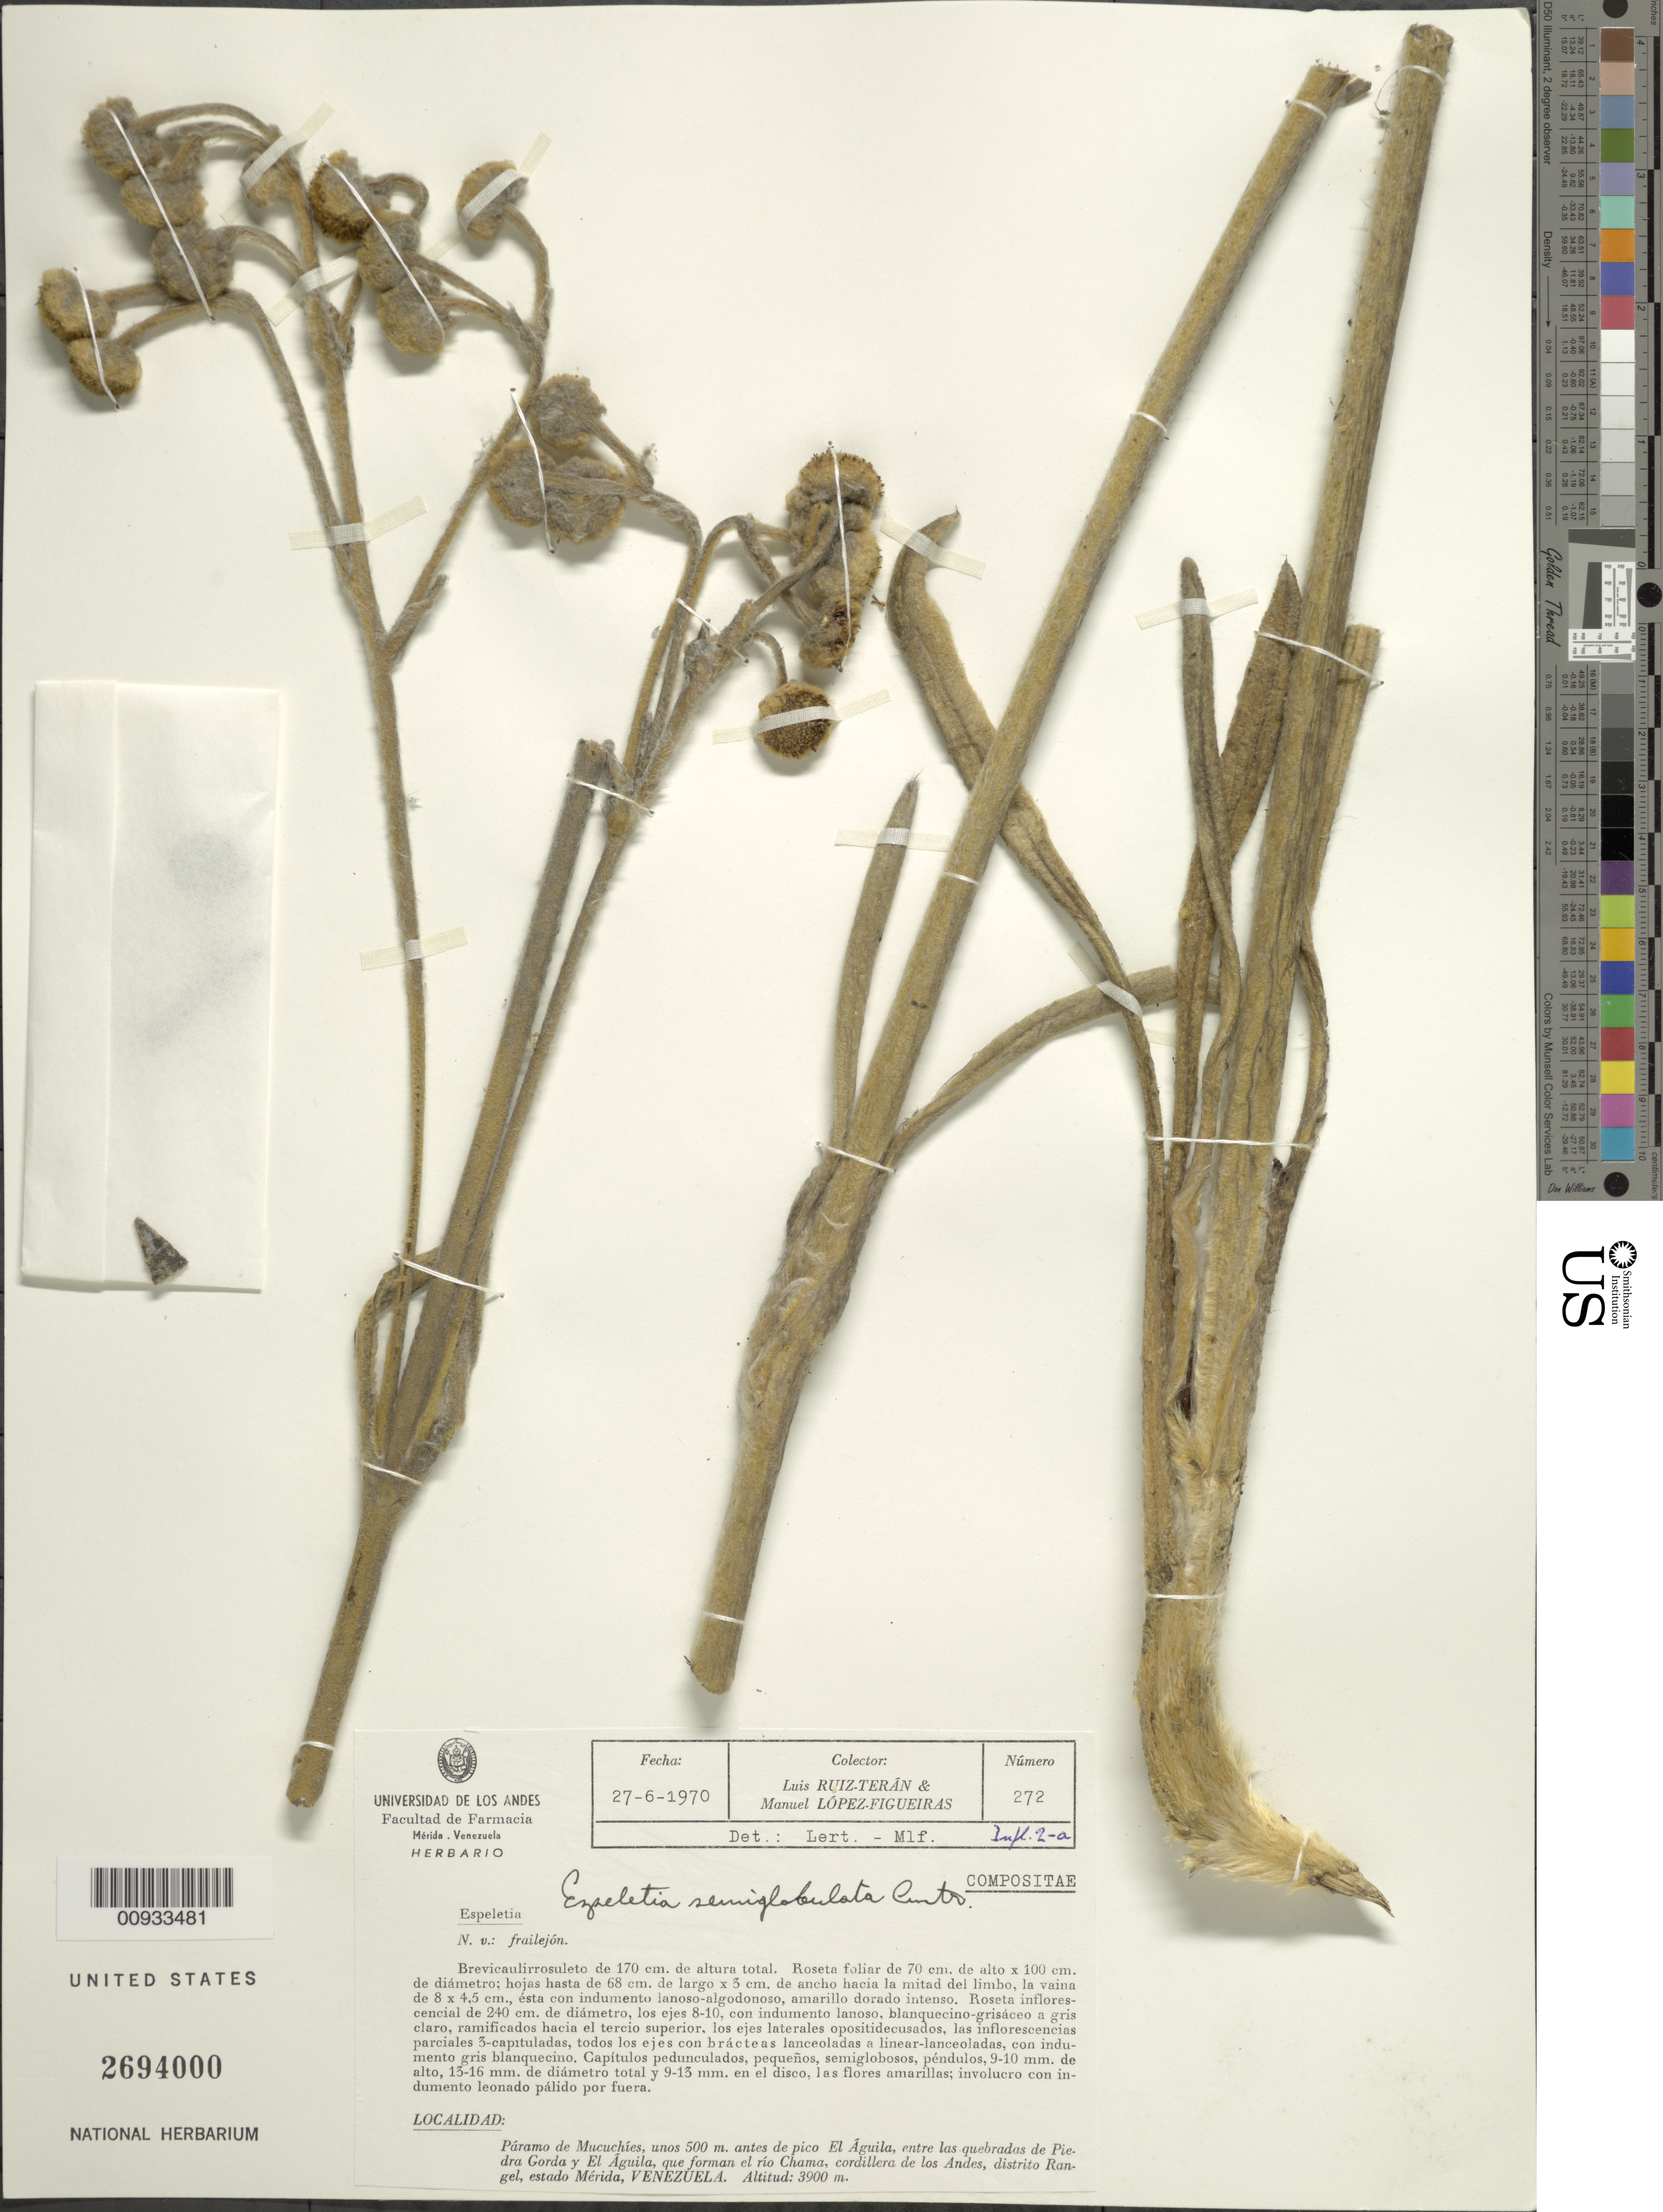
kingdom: Plantae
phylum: Tracheophyta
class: Magnoliopsida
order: Asterales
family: Asteraceae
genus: Espeletia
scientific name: Espeletia semiglobulata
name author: Cuatrec.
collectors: L. Teran & M. López Figueiras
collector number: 272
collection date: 1970-06-27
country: Venezuela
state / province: Mérida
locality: Paramo de Mucuchies, unos 500 m. antes de pico El Aguila, entre las quebradas de Piedra Gorda y El Aguila, que forman el rio Chama, Cordillera de Los Andes, Distrito Rangel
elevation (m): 3900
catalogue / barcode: US 2694000